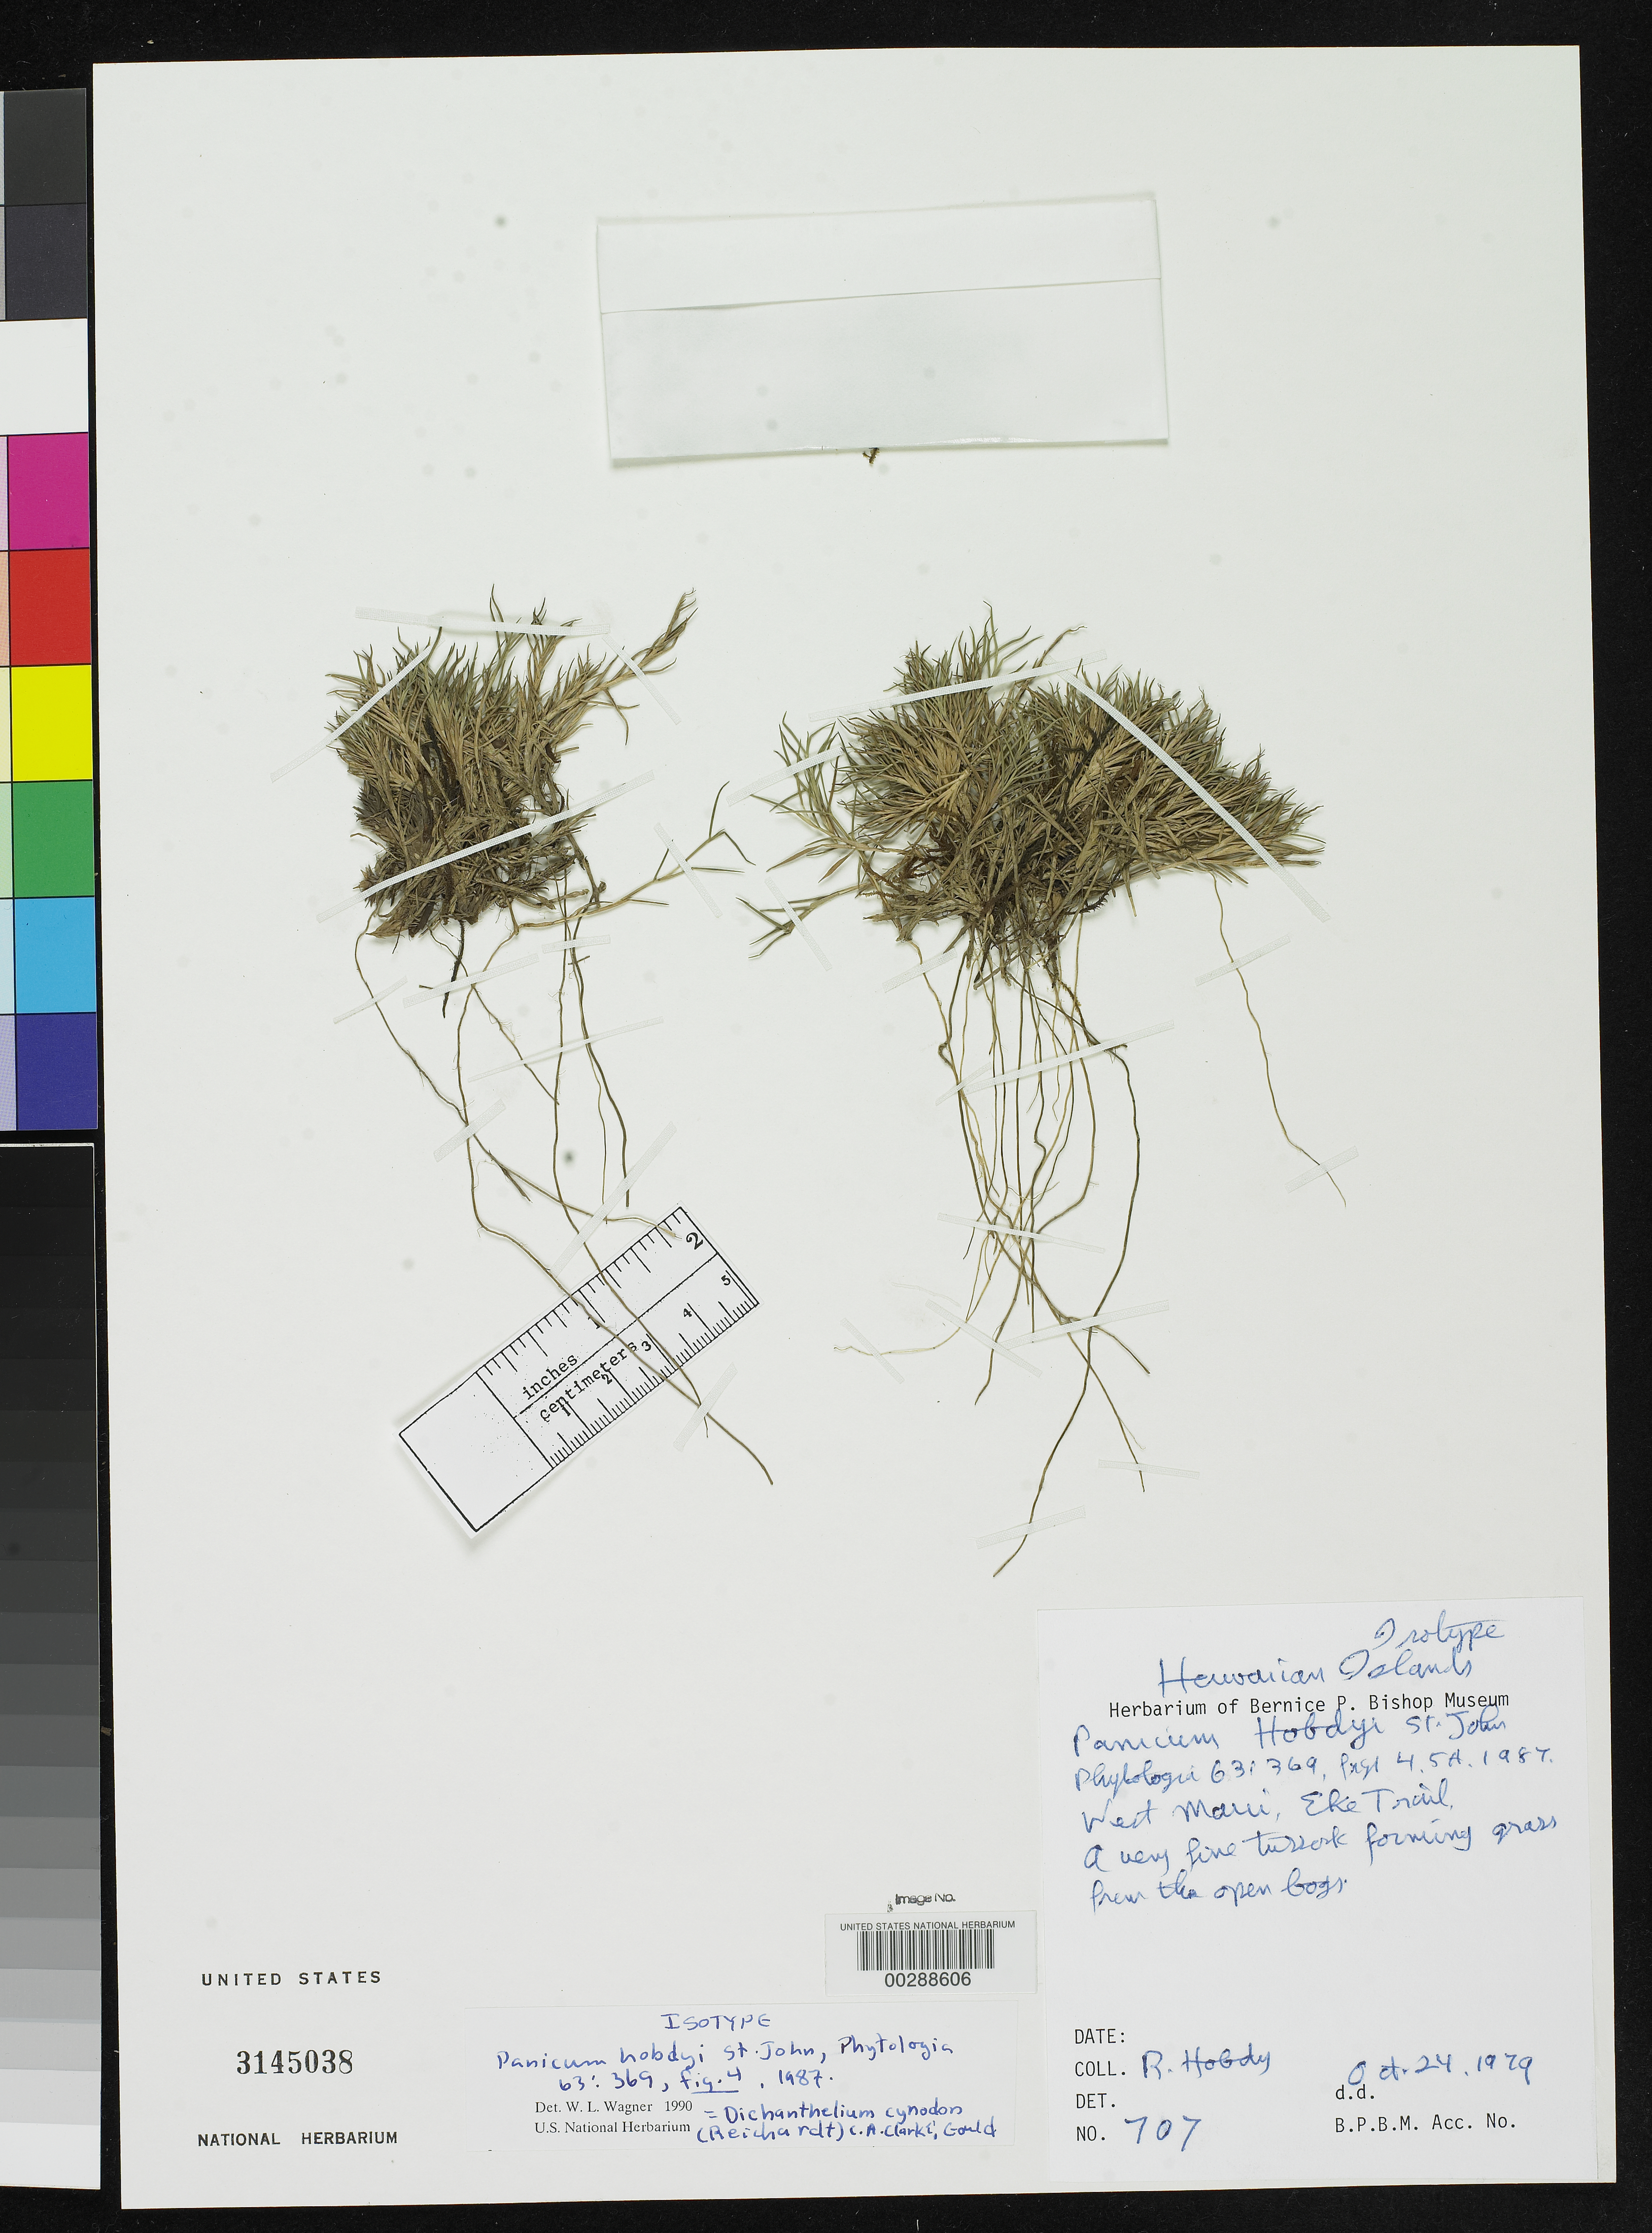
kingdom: Plantae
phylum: Tracheophyta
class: Liliopsida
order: Poales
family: Poaceae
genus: Panicum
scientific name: Panicum hobdyi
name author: H. St. John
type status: Isotype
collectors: R. Hobdy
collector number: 707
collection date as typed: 24 Oct 1979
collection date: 1979-10-24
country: United States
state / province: Hawaii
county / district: Maui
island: Maui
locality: W Maui, Eke trail.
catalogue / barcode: US 3145038